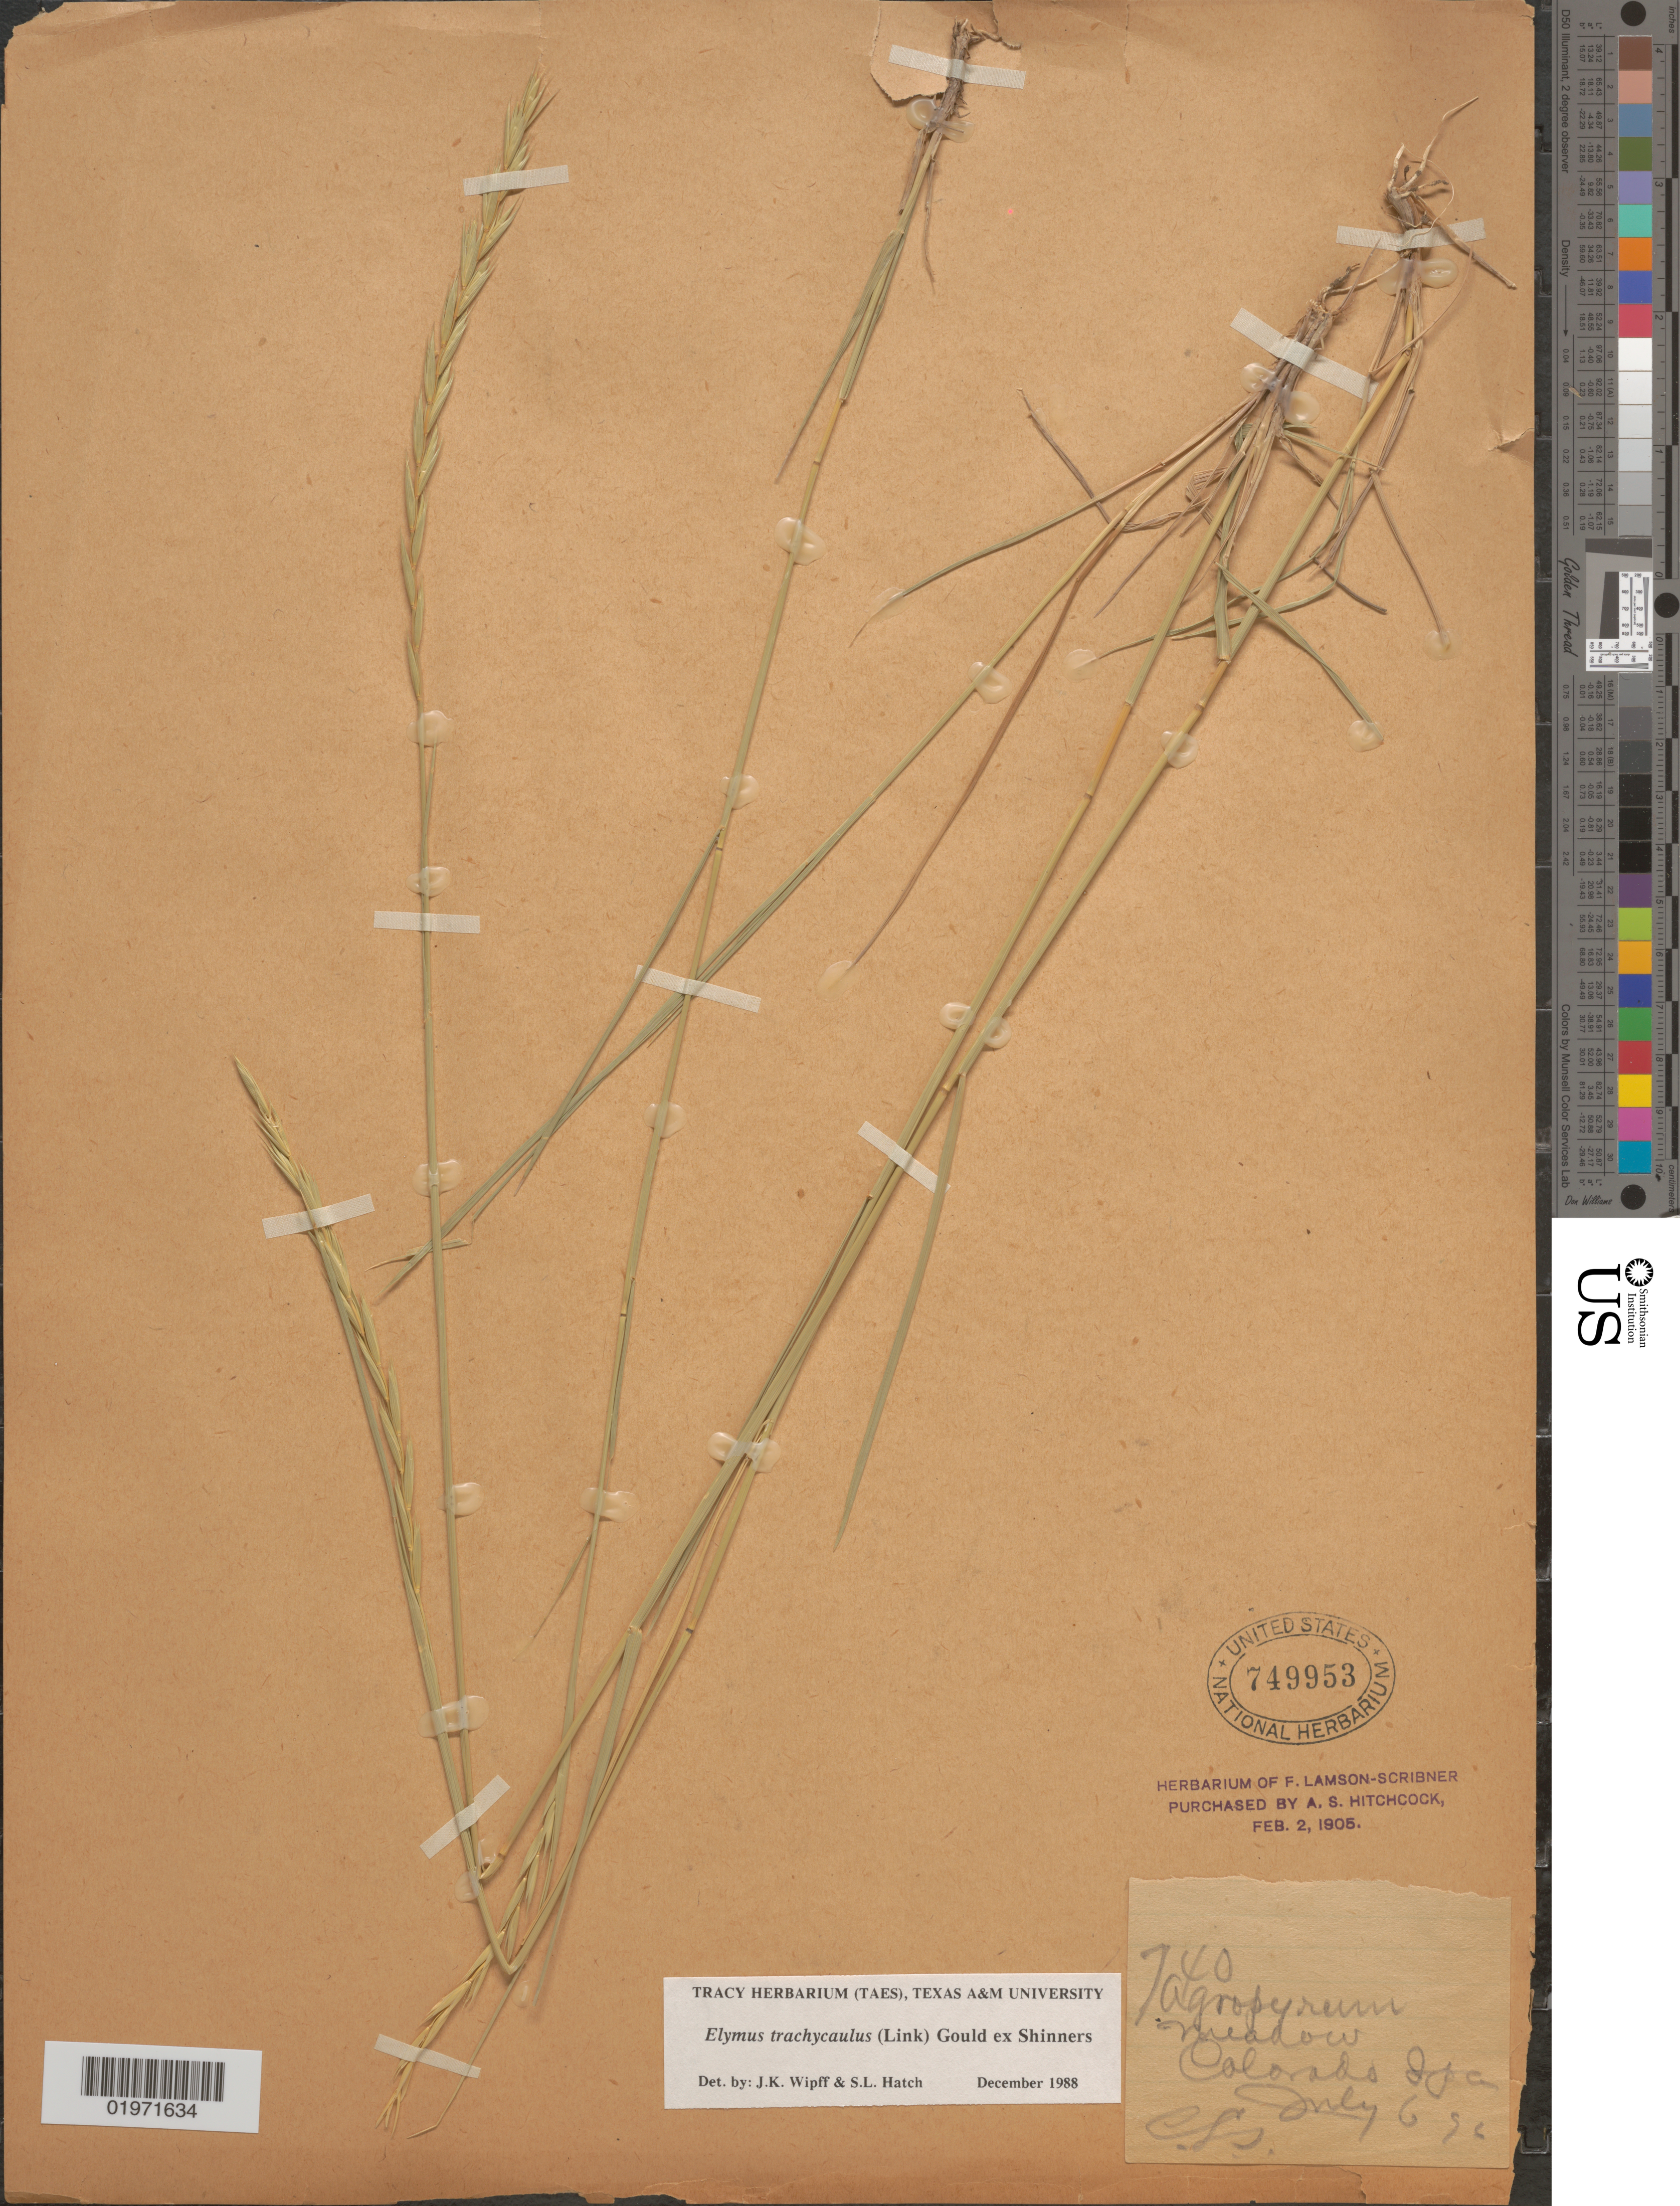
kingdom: Plantae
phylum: Tracheophyta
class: Liliopsida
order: Poales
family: Poaceae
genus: Elymus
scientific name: Elymus trachycaulus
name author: (Link) Gould ex Shinners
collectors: C. L. S.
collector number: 740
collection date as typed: Transcribed d/m/y: 6/7/92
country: United States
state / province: Colorado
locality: Meadow, Colorado Spg.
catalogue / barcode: US 749953